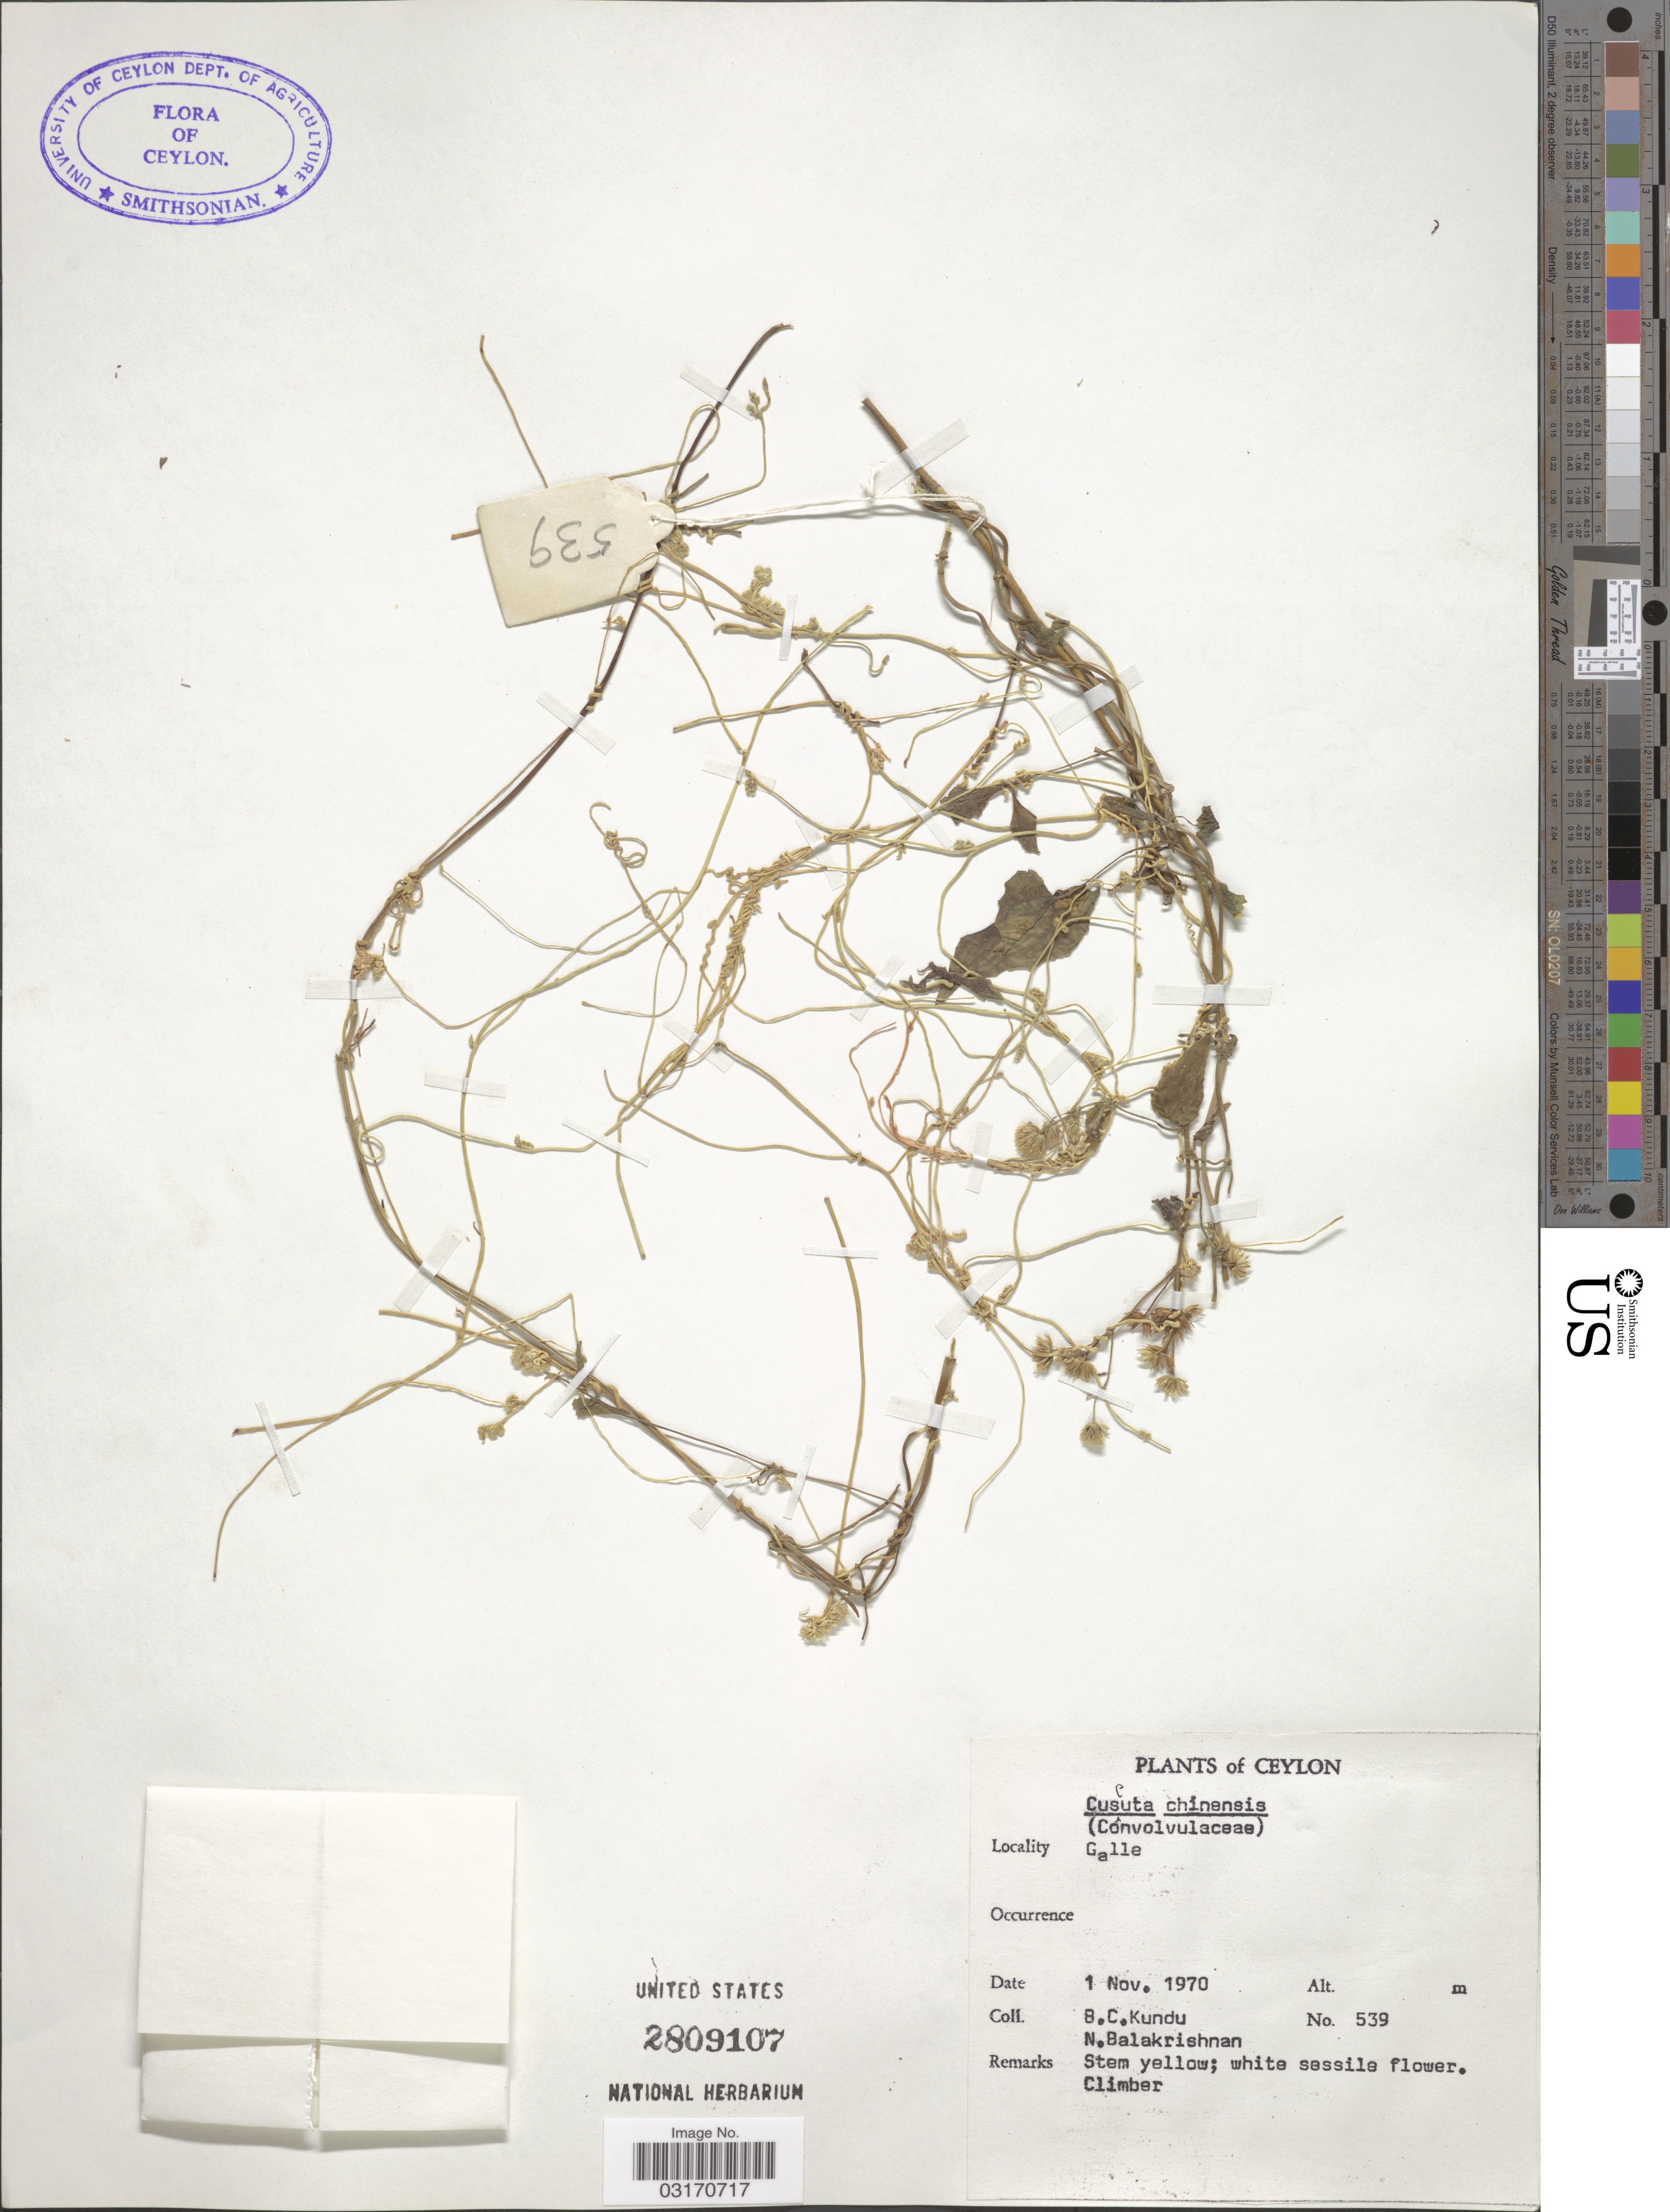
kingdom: Plantae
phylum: Tracheophyta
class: Magnoliopsida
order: Solanales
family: Convolvulaceae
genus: Cuscuta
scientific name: Cuscuta chinensis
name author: Lam.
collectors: B. C. Kundu & N. Balakrishnan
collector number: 539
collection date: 1970-11-01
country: Sri Lanka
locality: Ceylon. Galle.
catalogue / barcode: US 2809107